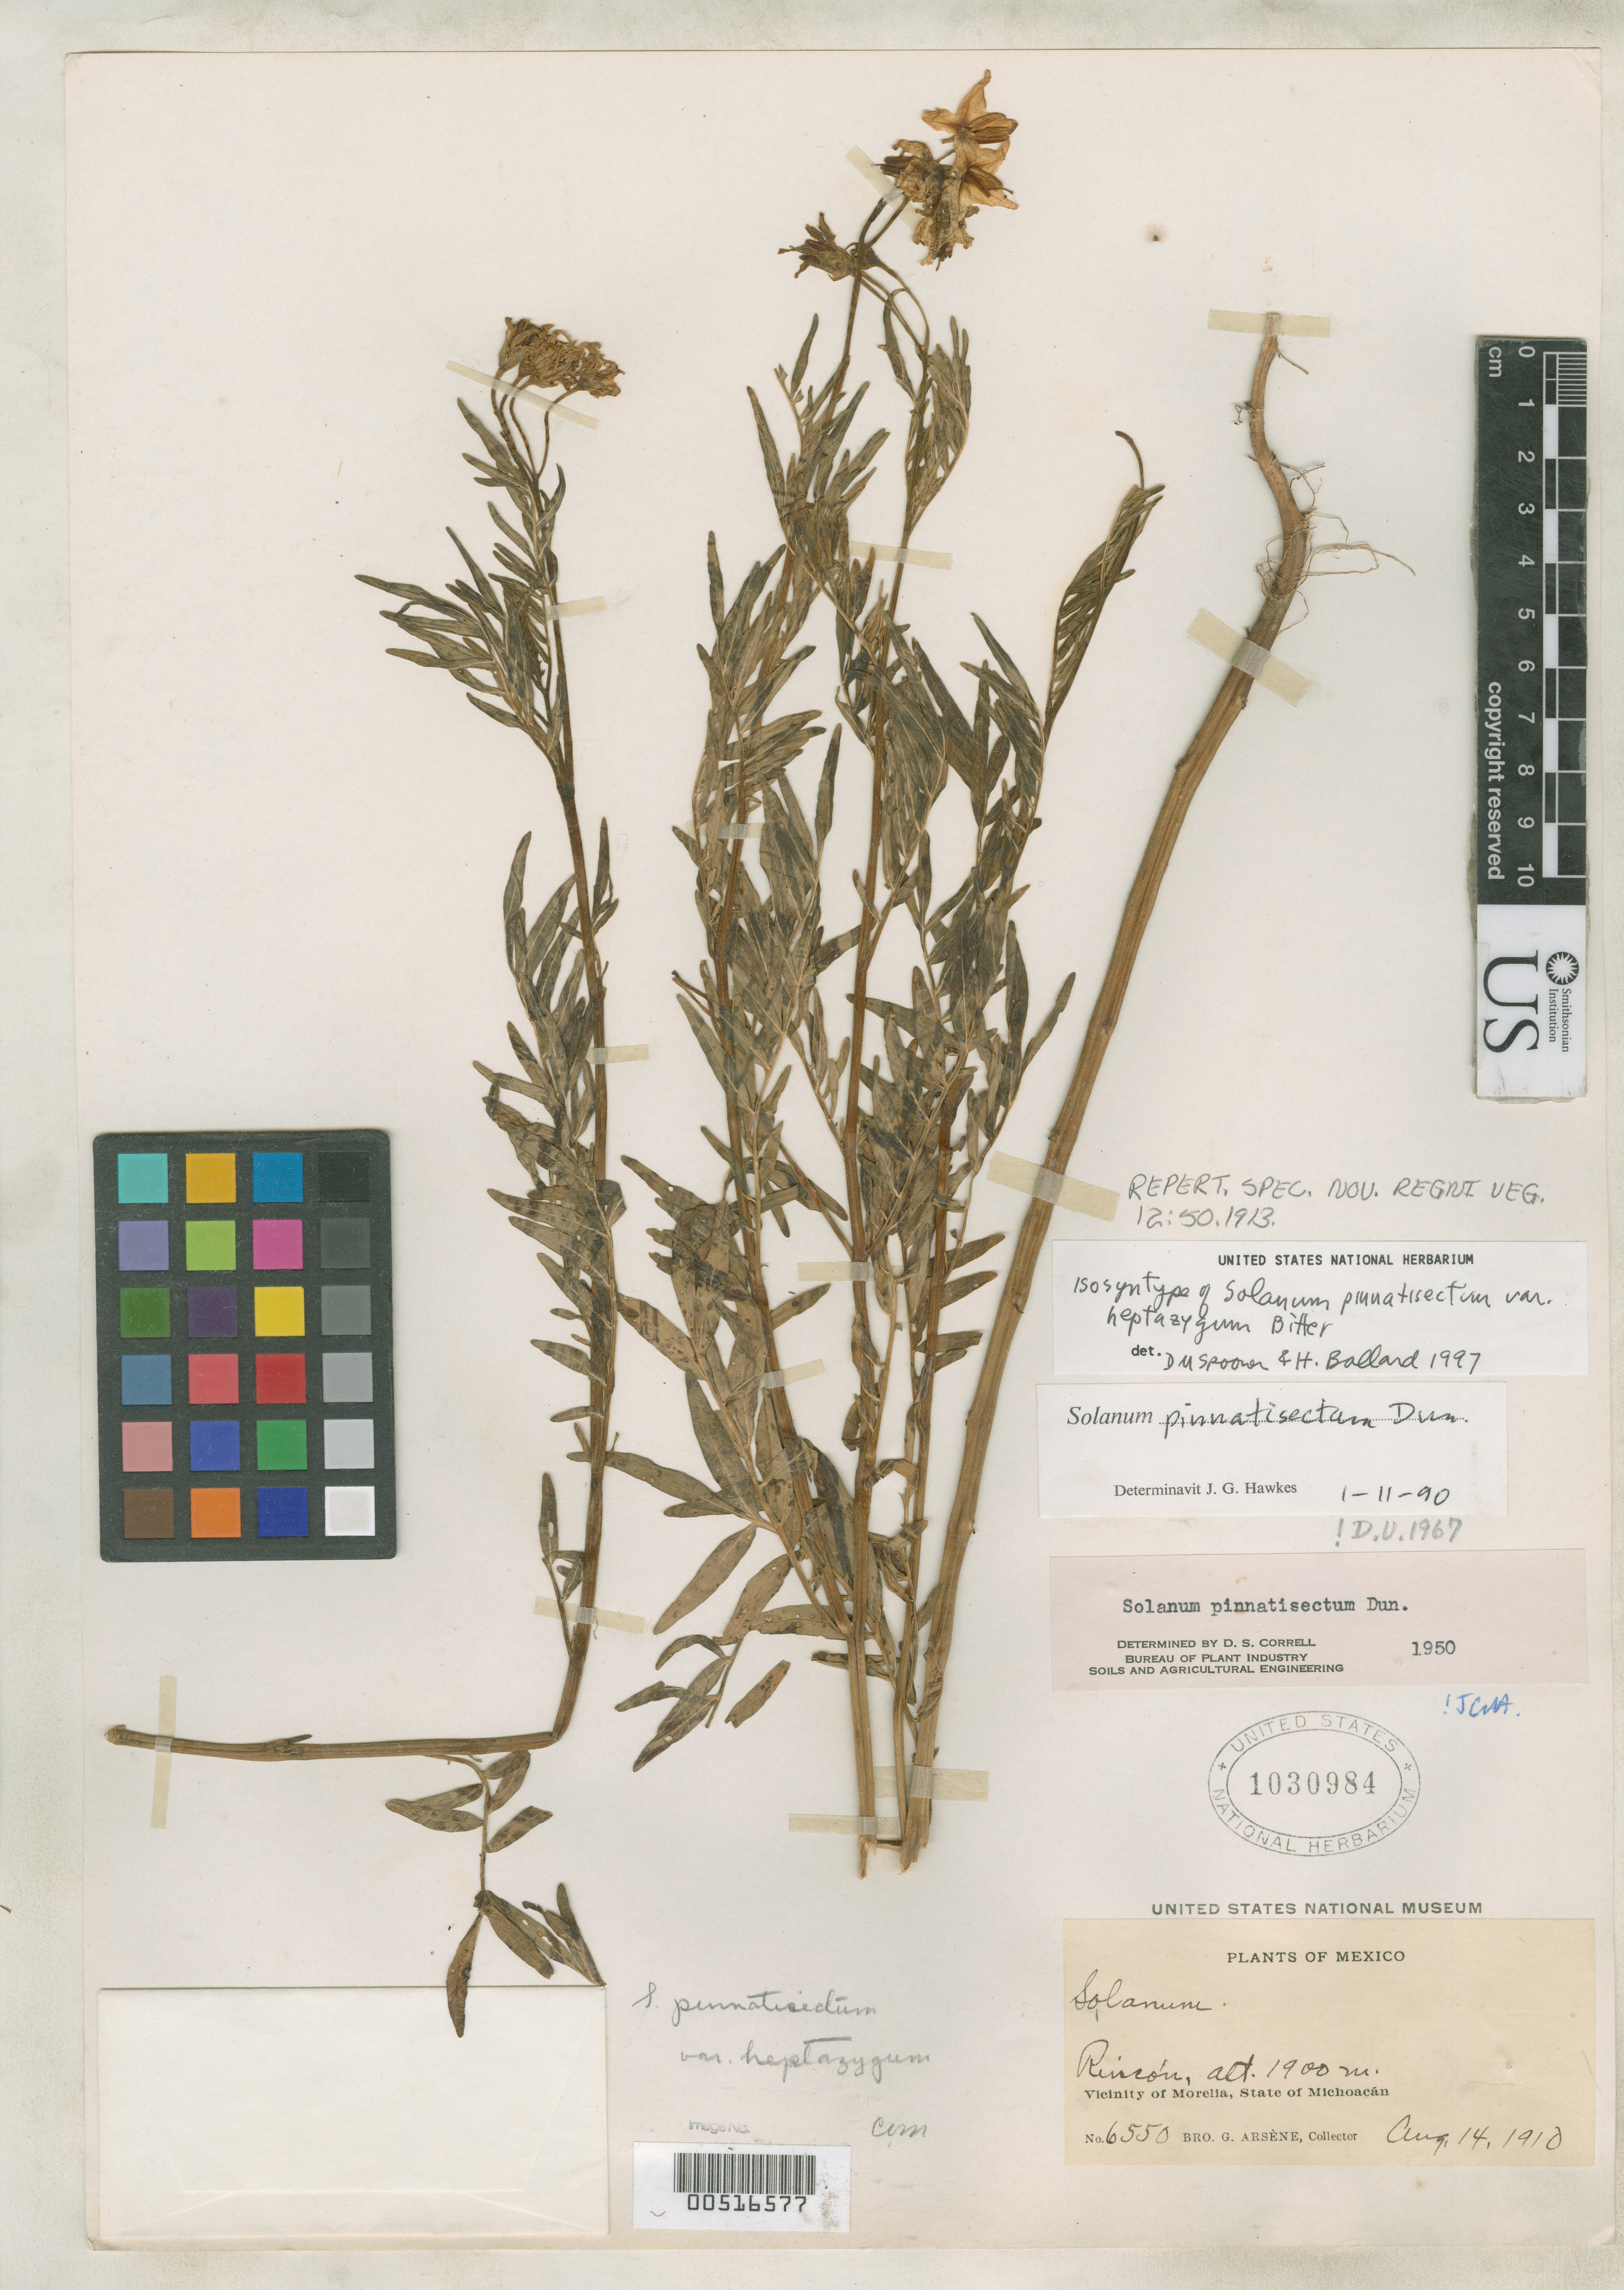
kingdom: Plantae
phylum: Tracheophyta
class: Magnoliopsida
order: Solanales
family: Solanaceae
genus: Solanum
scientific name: Solanum pinnatisectum var. heptazygum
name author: Bitter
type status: Isosyntype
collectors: Bro. G. Arsène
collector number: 6550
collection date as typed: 14 Aug 1910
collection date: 1910-08-14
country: Mexico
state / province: Michoacán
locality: Vicinity of Morelia.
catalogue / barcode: US 1030984